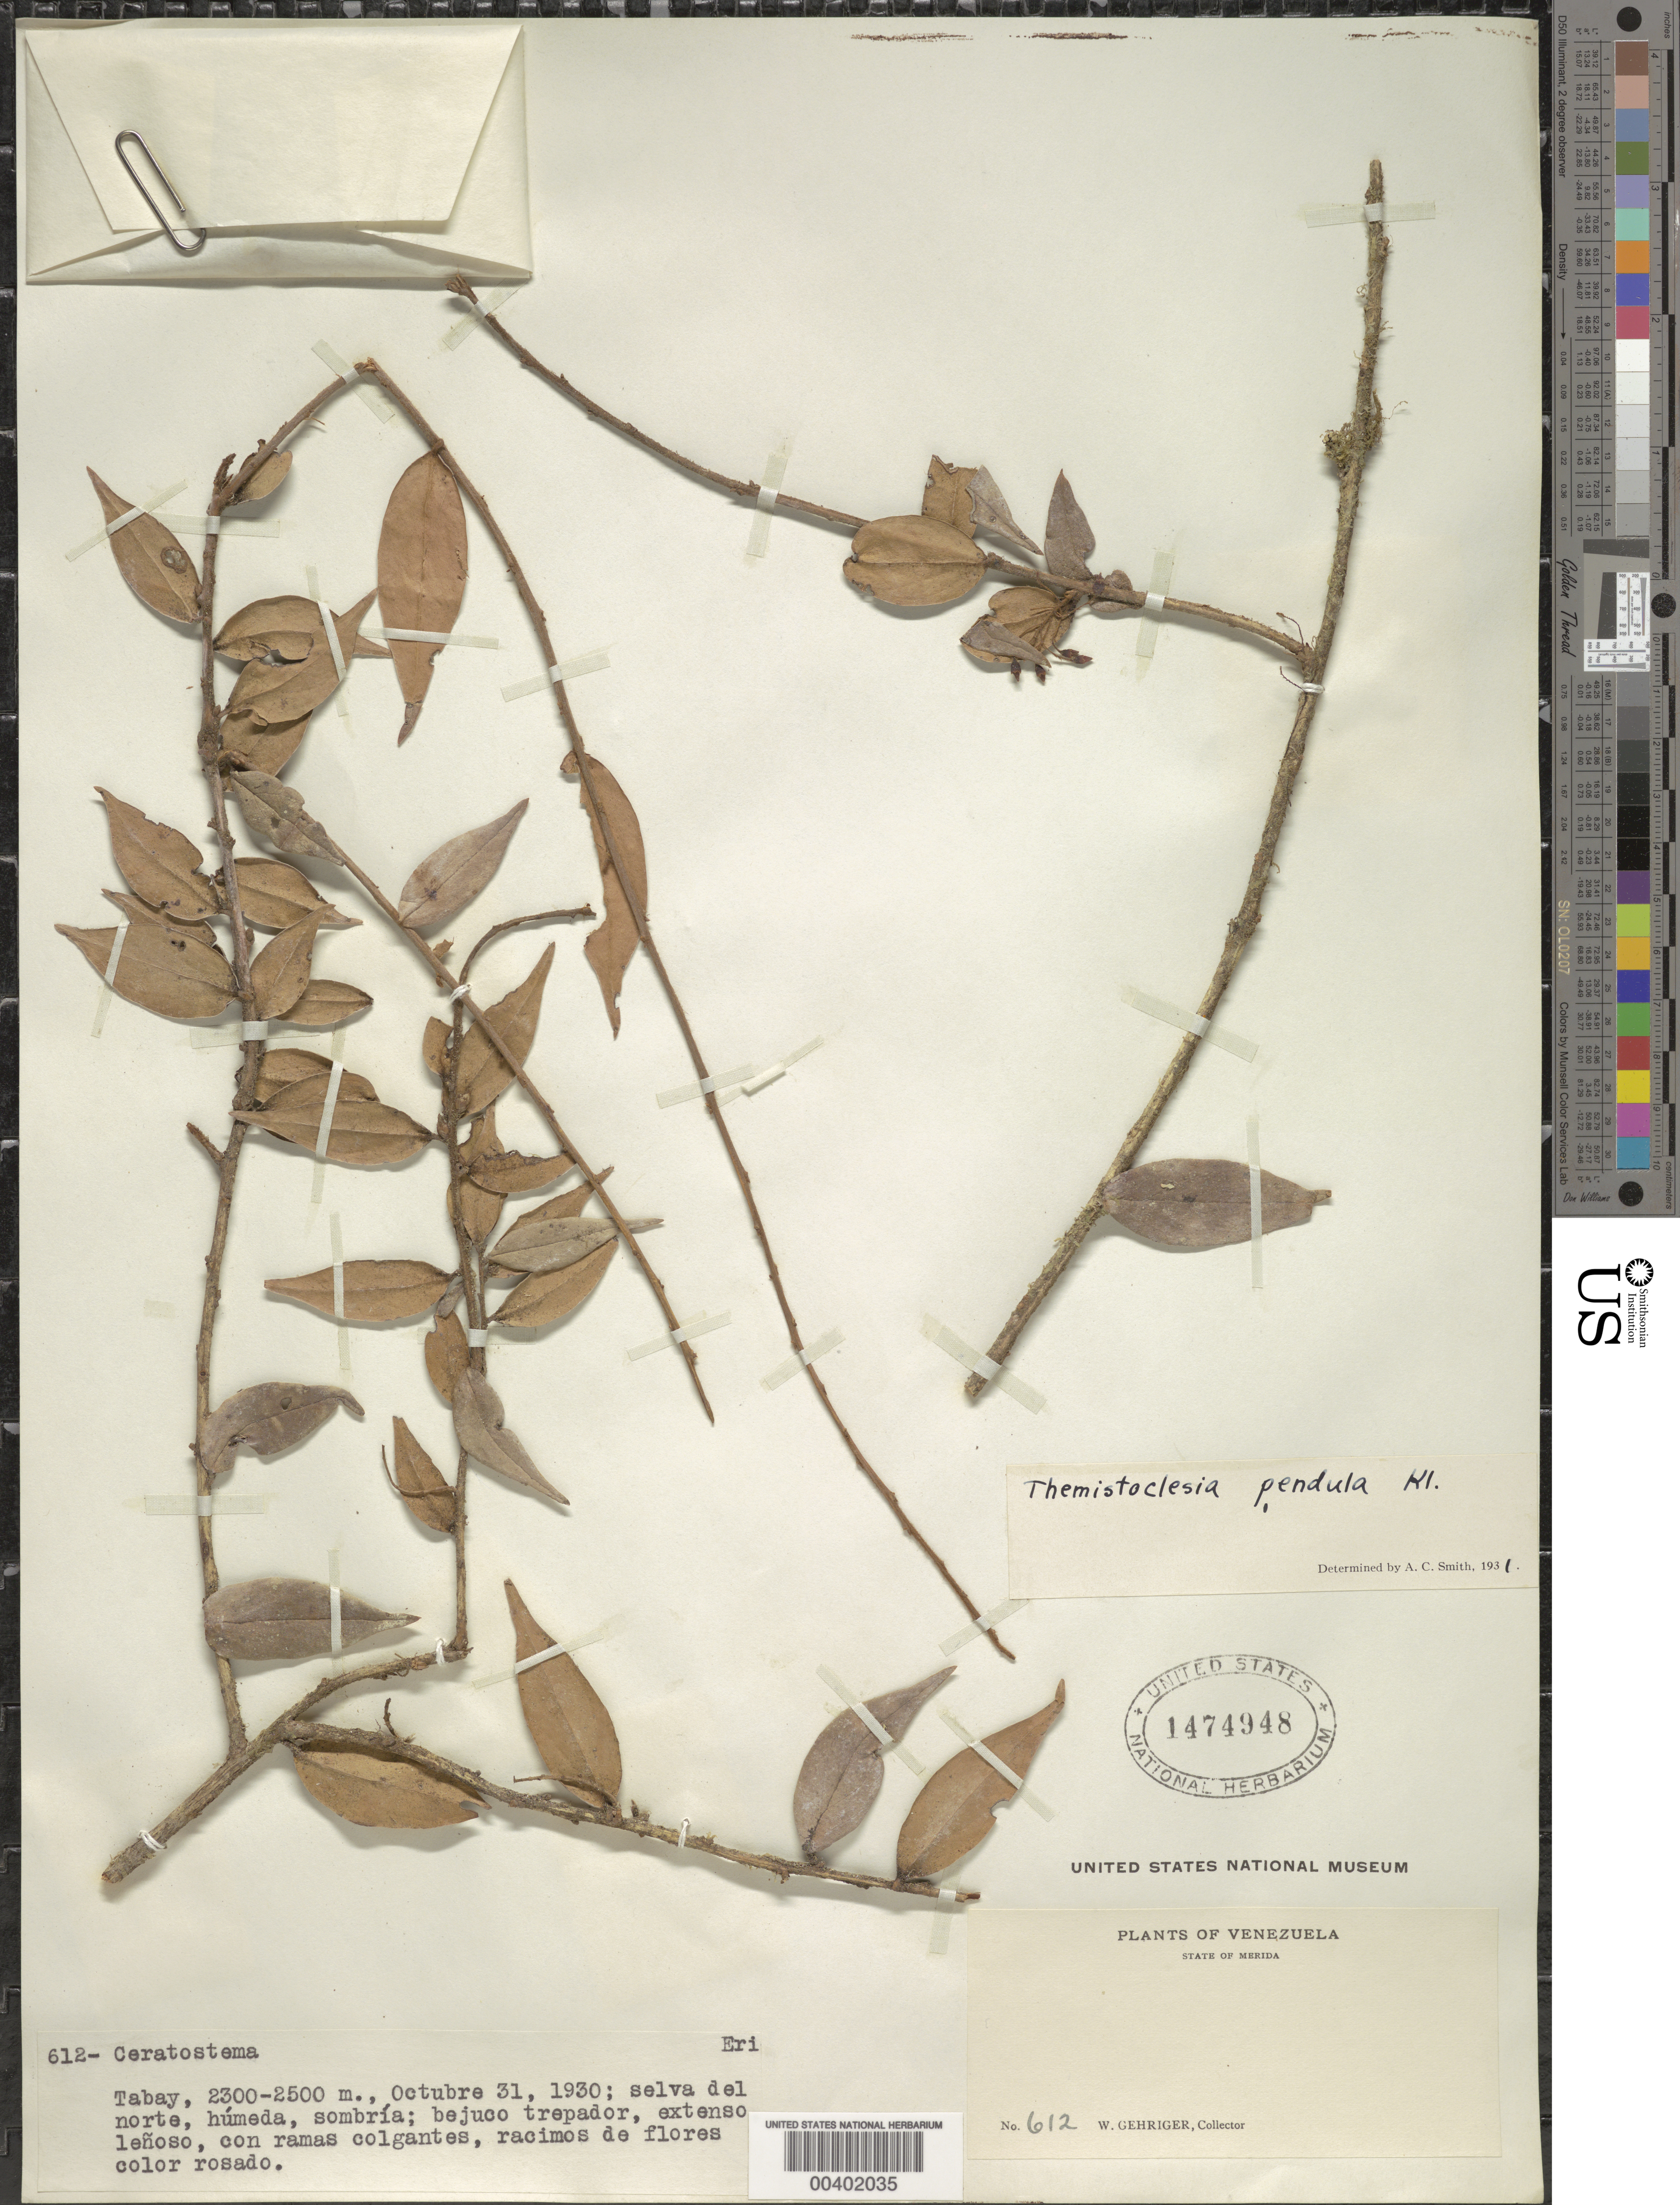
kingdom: Plantae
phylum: Tracheophyta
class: Magnoliopsida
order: Ericales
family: Ericaceae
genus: Themistoclesia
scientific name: Themistoclesia pendula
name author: Moritz ex Klotzsch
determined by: Smith, A. C.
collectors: W. Gehriger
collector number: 612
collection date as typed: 31 Oct 1930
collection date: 1930-10-31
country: Venezuela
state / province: Mérida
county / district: Libertador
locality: Tabay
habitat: Selva del norte.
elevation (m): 2300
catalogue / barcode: US 1474948